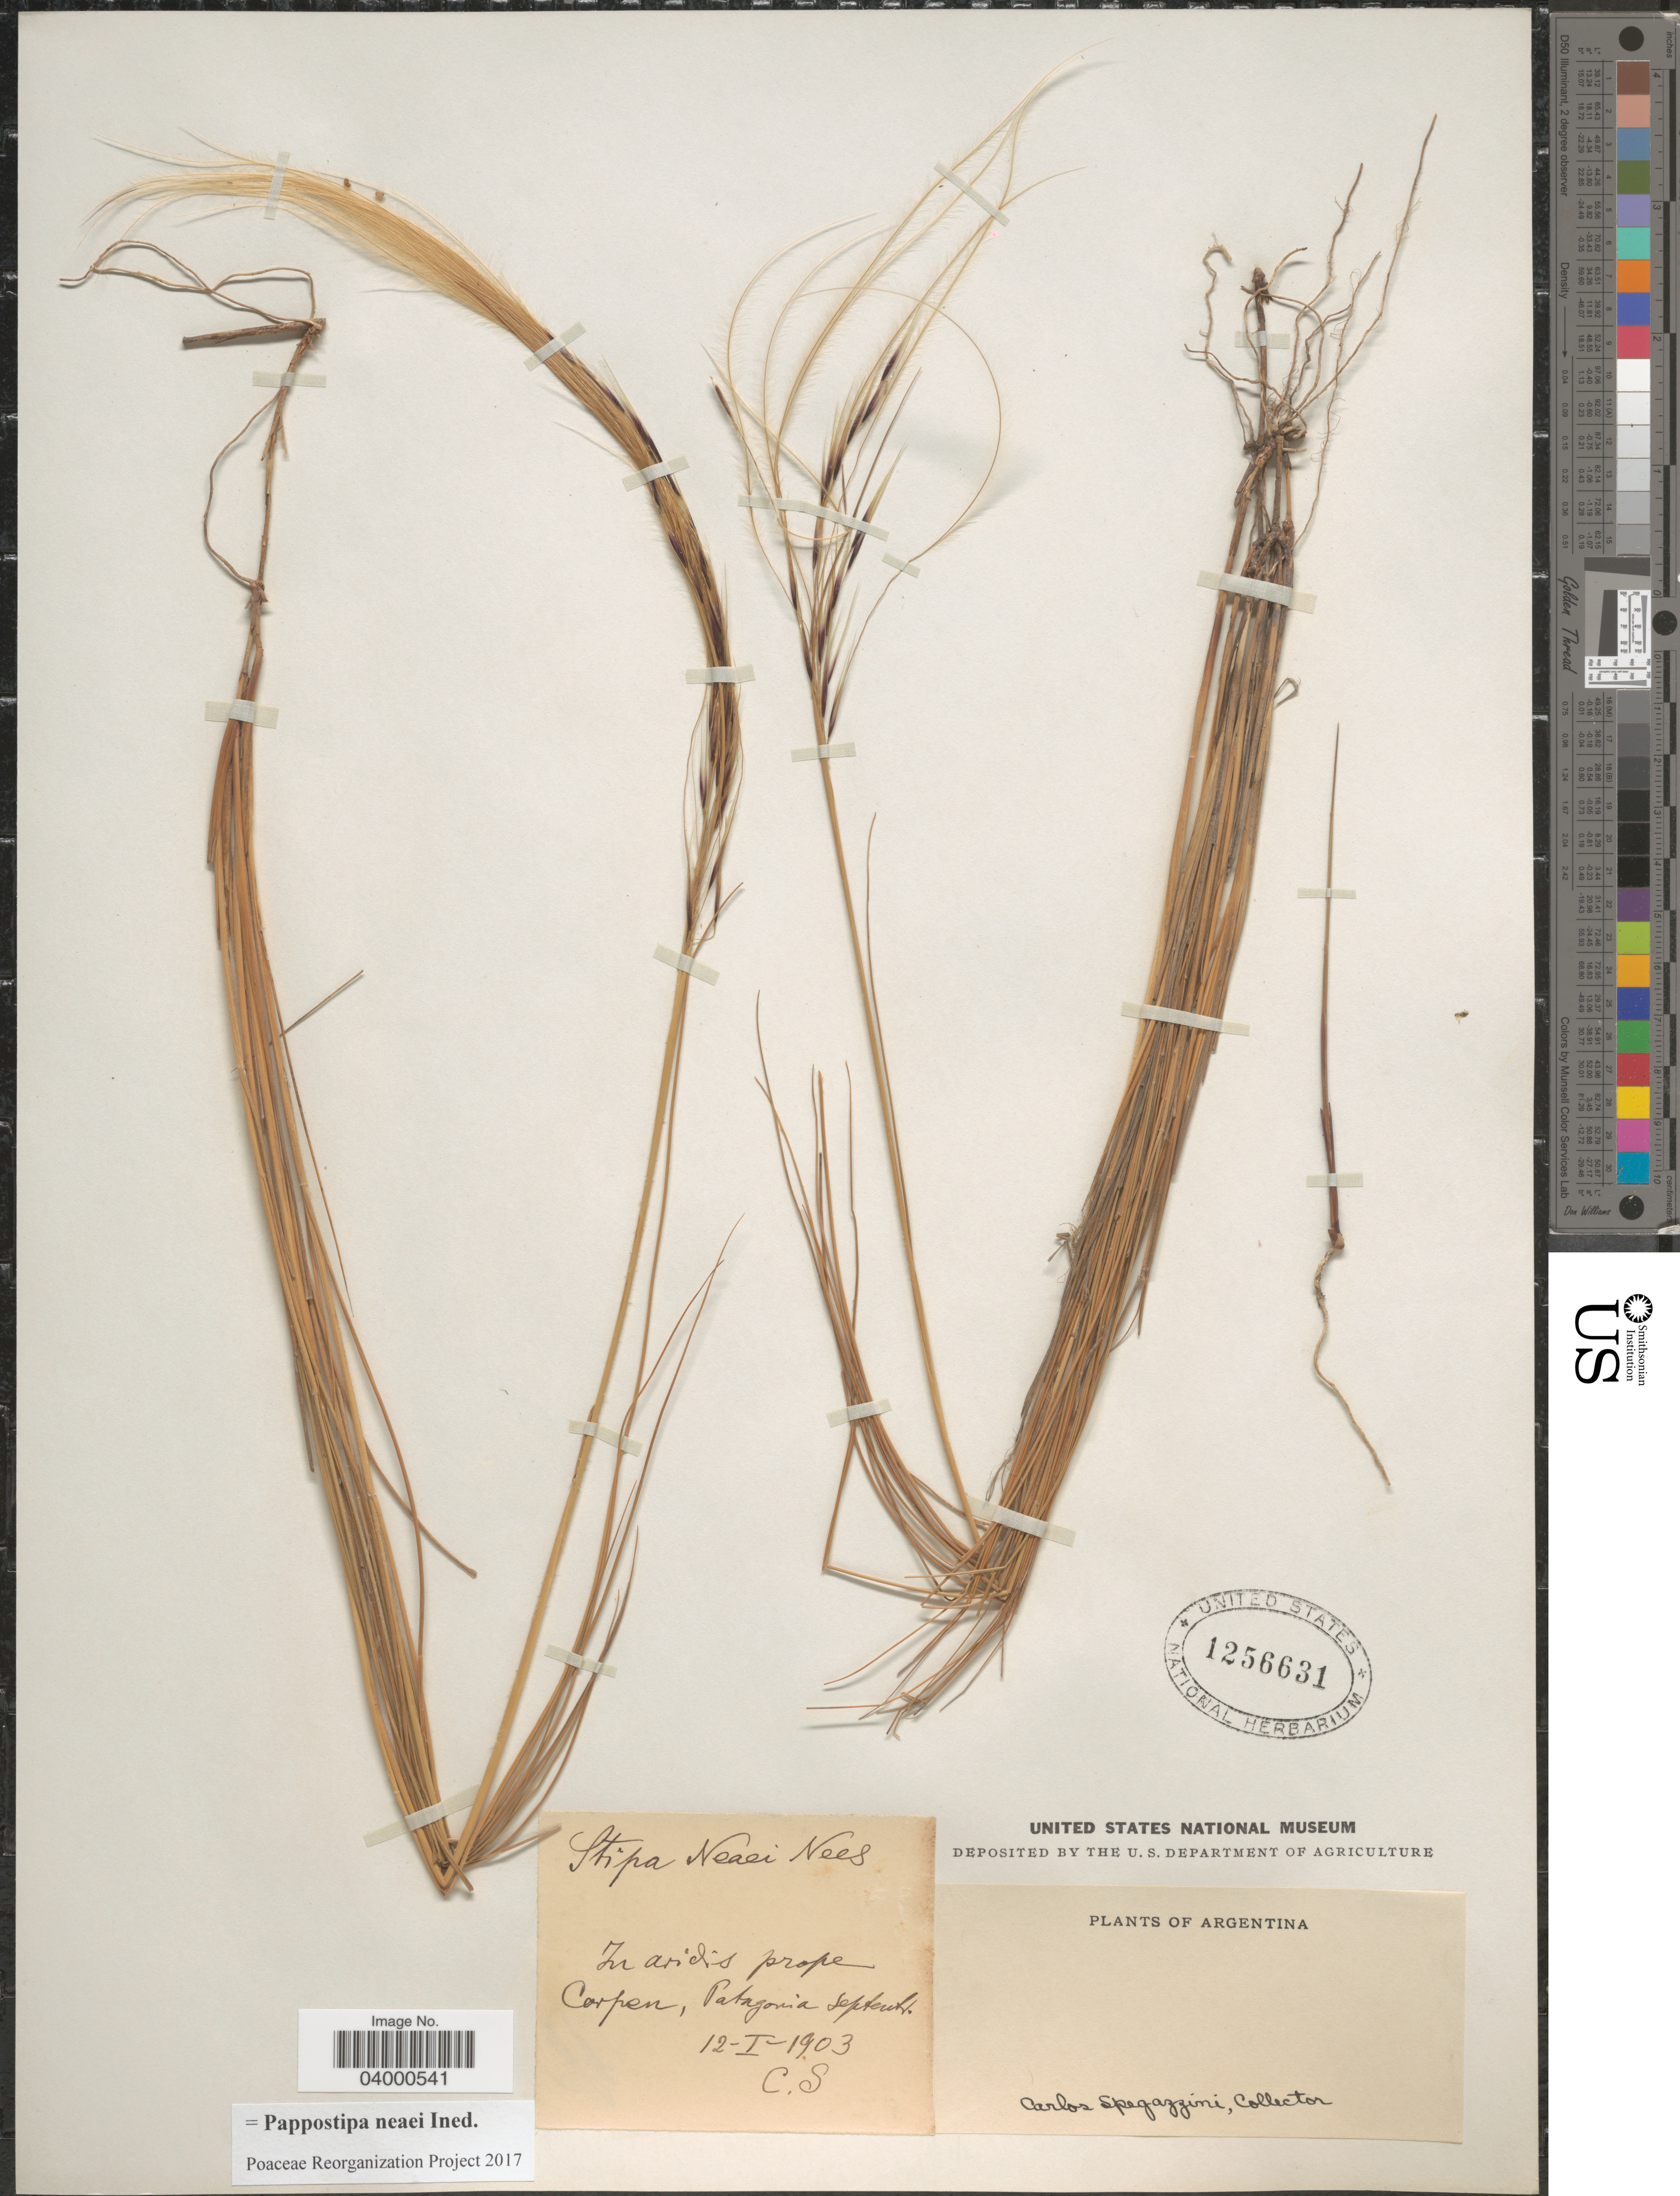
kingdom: Plantae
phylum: Tracheophyta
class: Liliopsida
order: Poales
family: Poaceae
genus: Pappostipa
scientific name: Pappostipa neaei ined.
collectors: C. L. Spegazzini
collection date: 1903-01-12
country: Argentina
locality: In aridis prope Carpen, Patagonia septentr.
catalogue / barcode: US 1256631